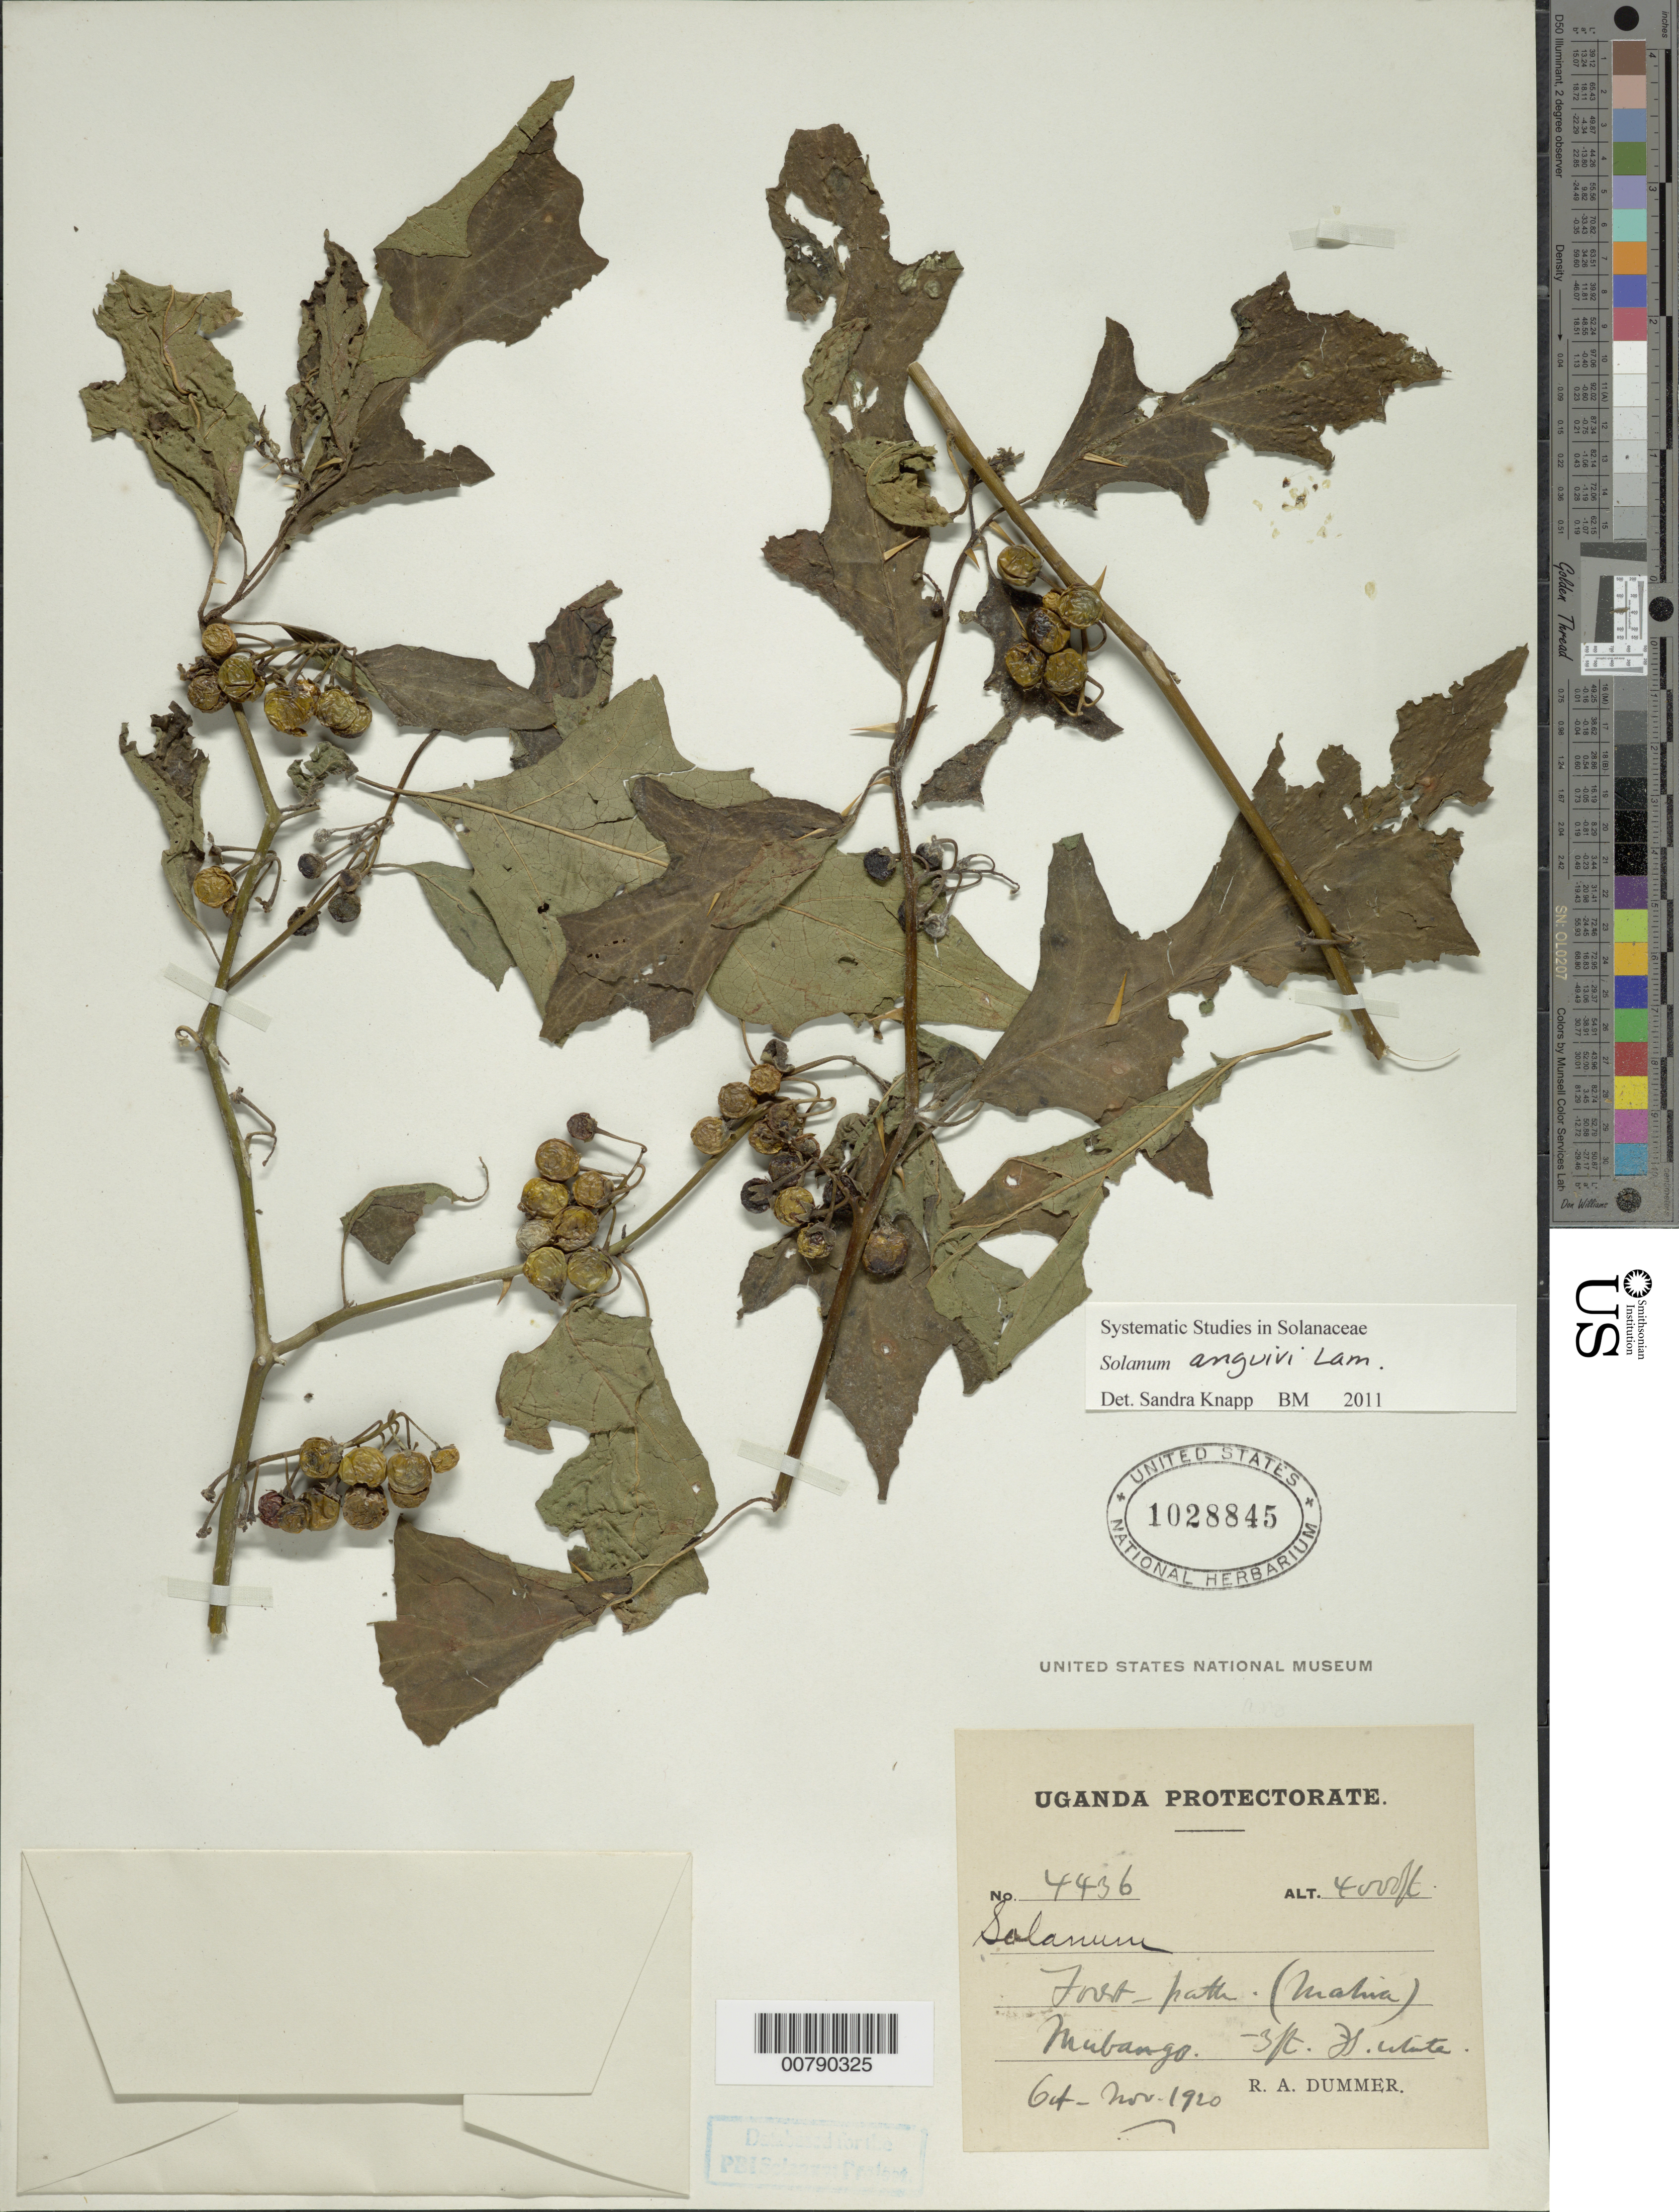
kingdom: Plantae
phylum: Tracheophyta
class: Magnoliopsida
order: Solanales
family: Solanaceae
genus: Solanum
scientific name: Solanum anguivi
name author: Lam.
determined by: Vorontsova, M. S.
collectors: R. A. Dümmer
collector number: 4436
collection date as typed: Oct 1920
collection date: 1920-10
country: Uganda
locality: Malwa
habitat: forest path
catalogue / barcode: US 1028845